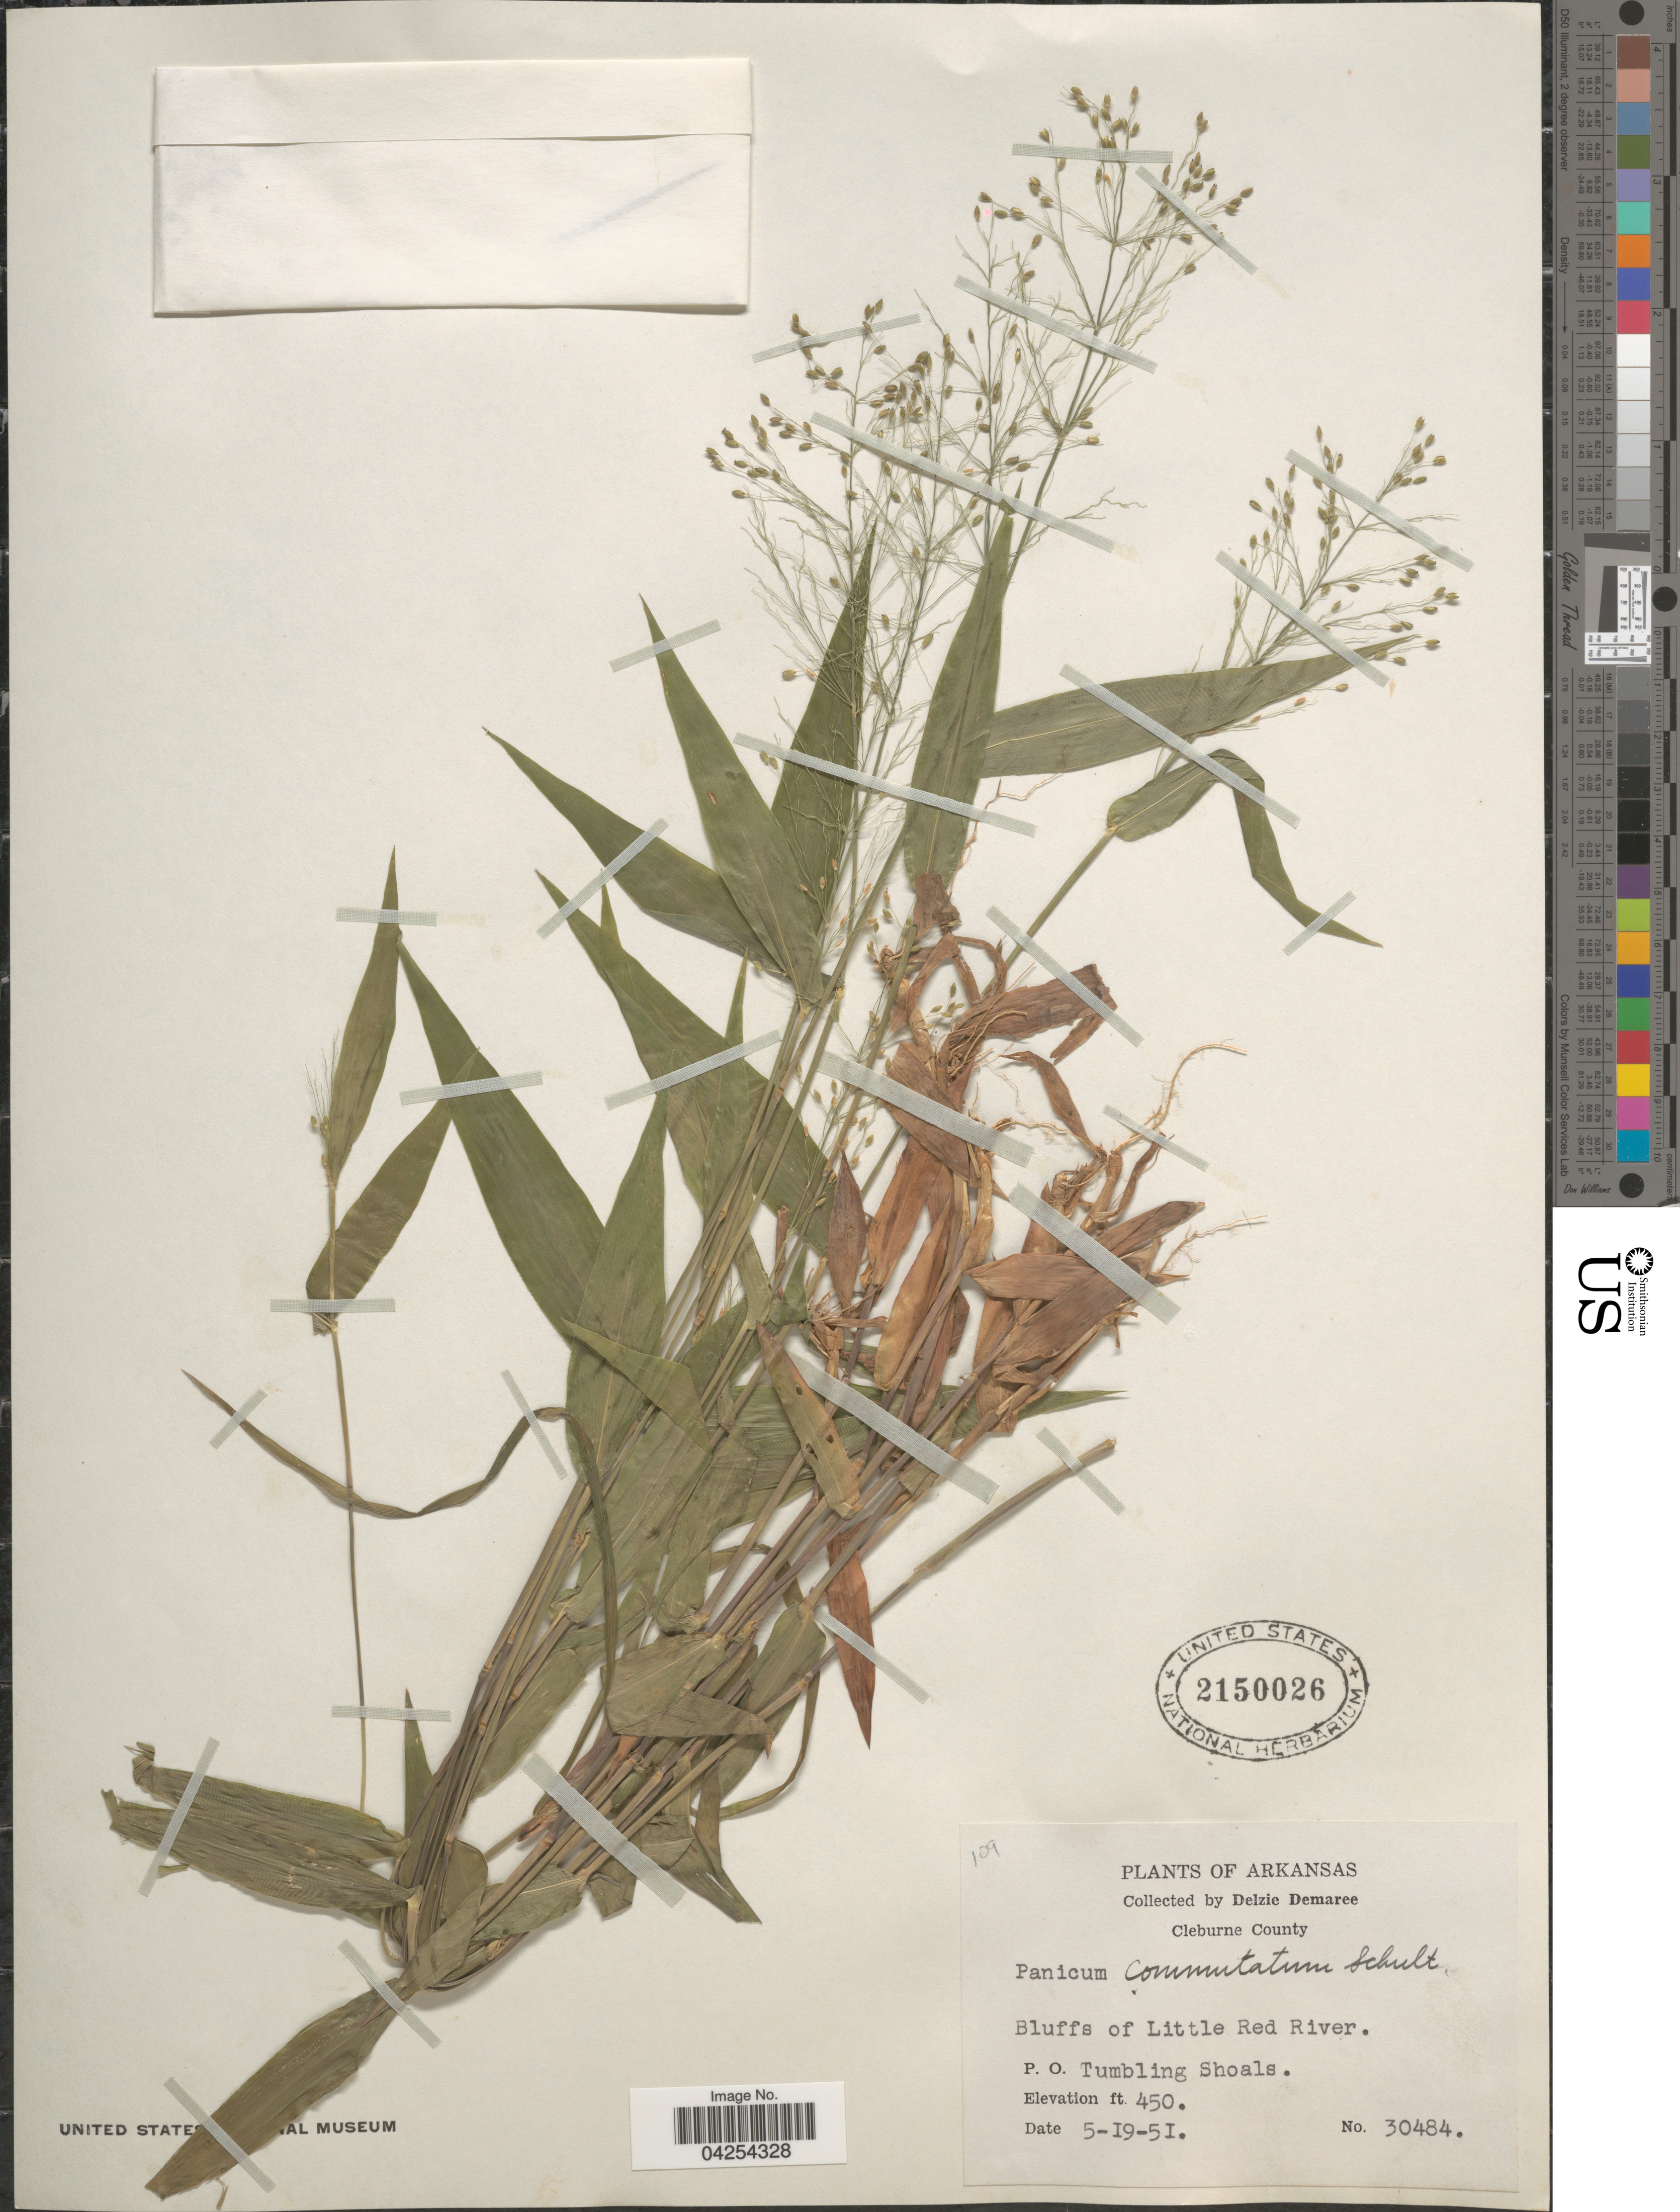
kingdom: Plantae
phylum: Tracheophyta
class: Liliopsida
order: Poales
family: Poaceae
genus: Dichanthelium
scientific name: Dichanthelium commutatum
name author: (Schult.) Gould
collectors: D. Demaree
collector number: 30484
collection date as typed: Transcribed d/m/y: 19/5/51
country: United States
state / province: Arkansas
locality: Cleburne County. Bluffs of Little Red River. P. O. Tumbling Shoals.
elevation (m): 137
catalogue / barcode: US 2150026